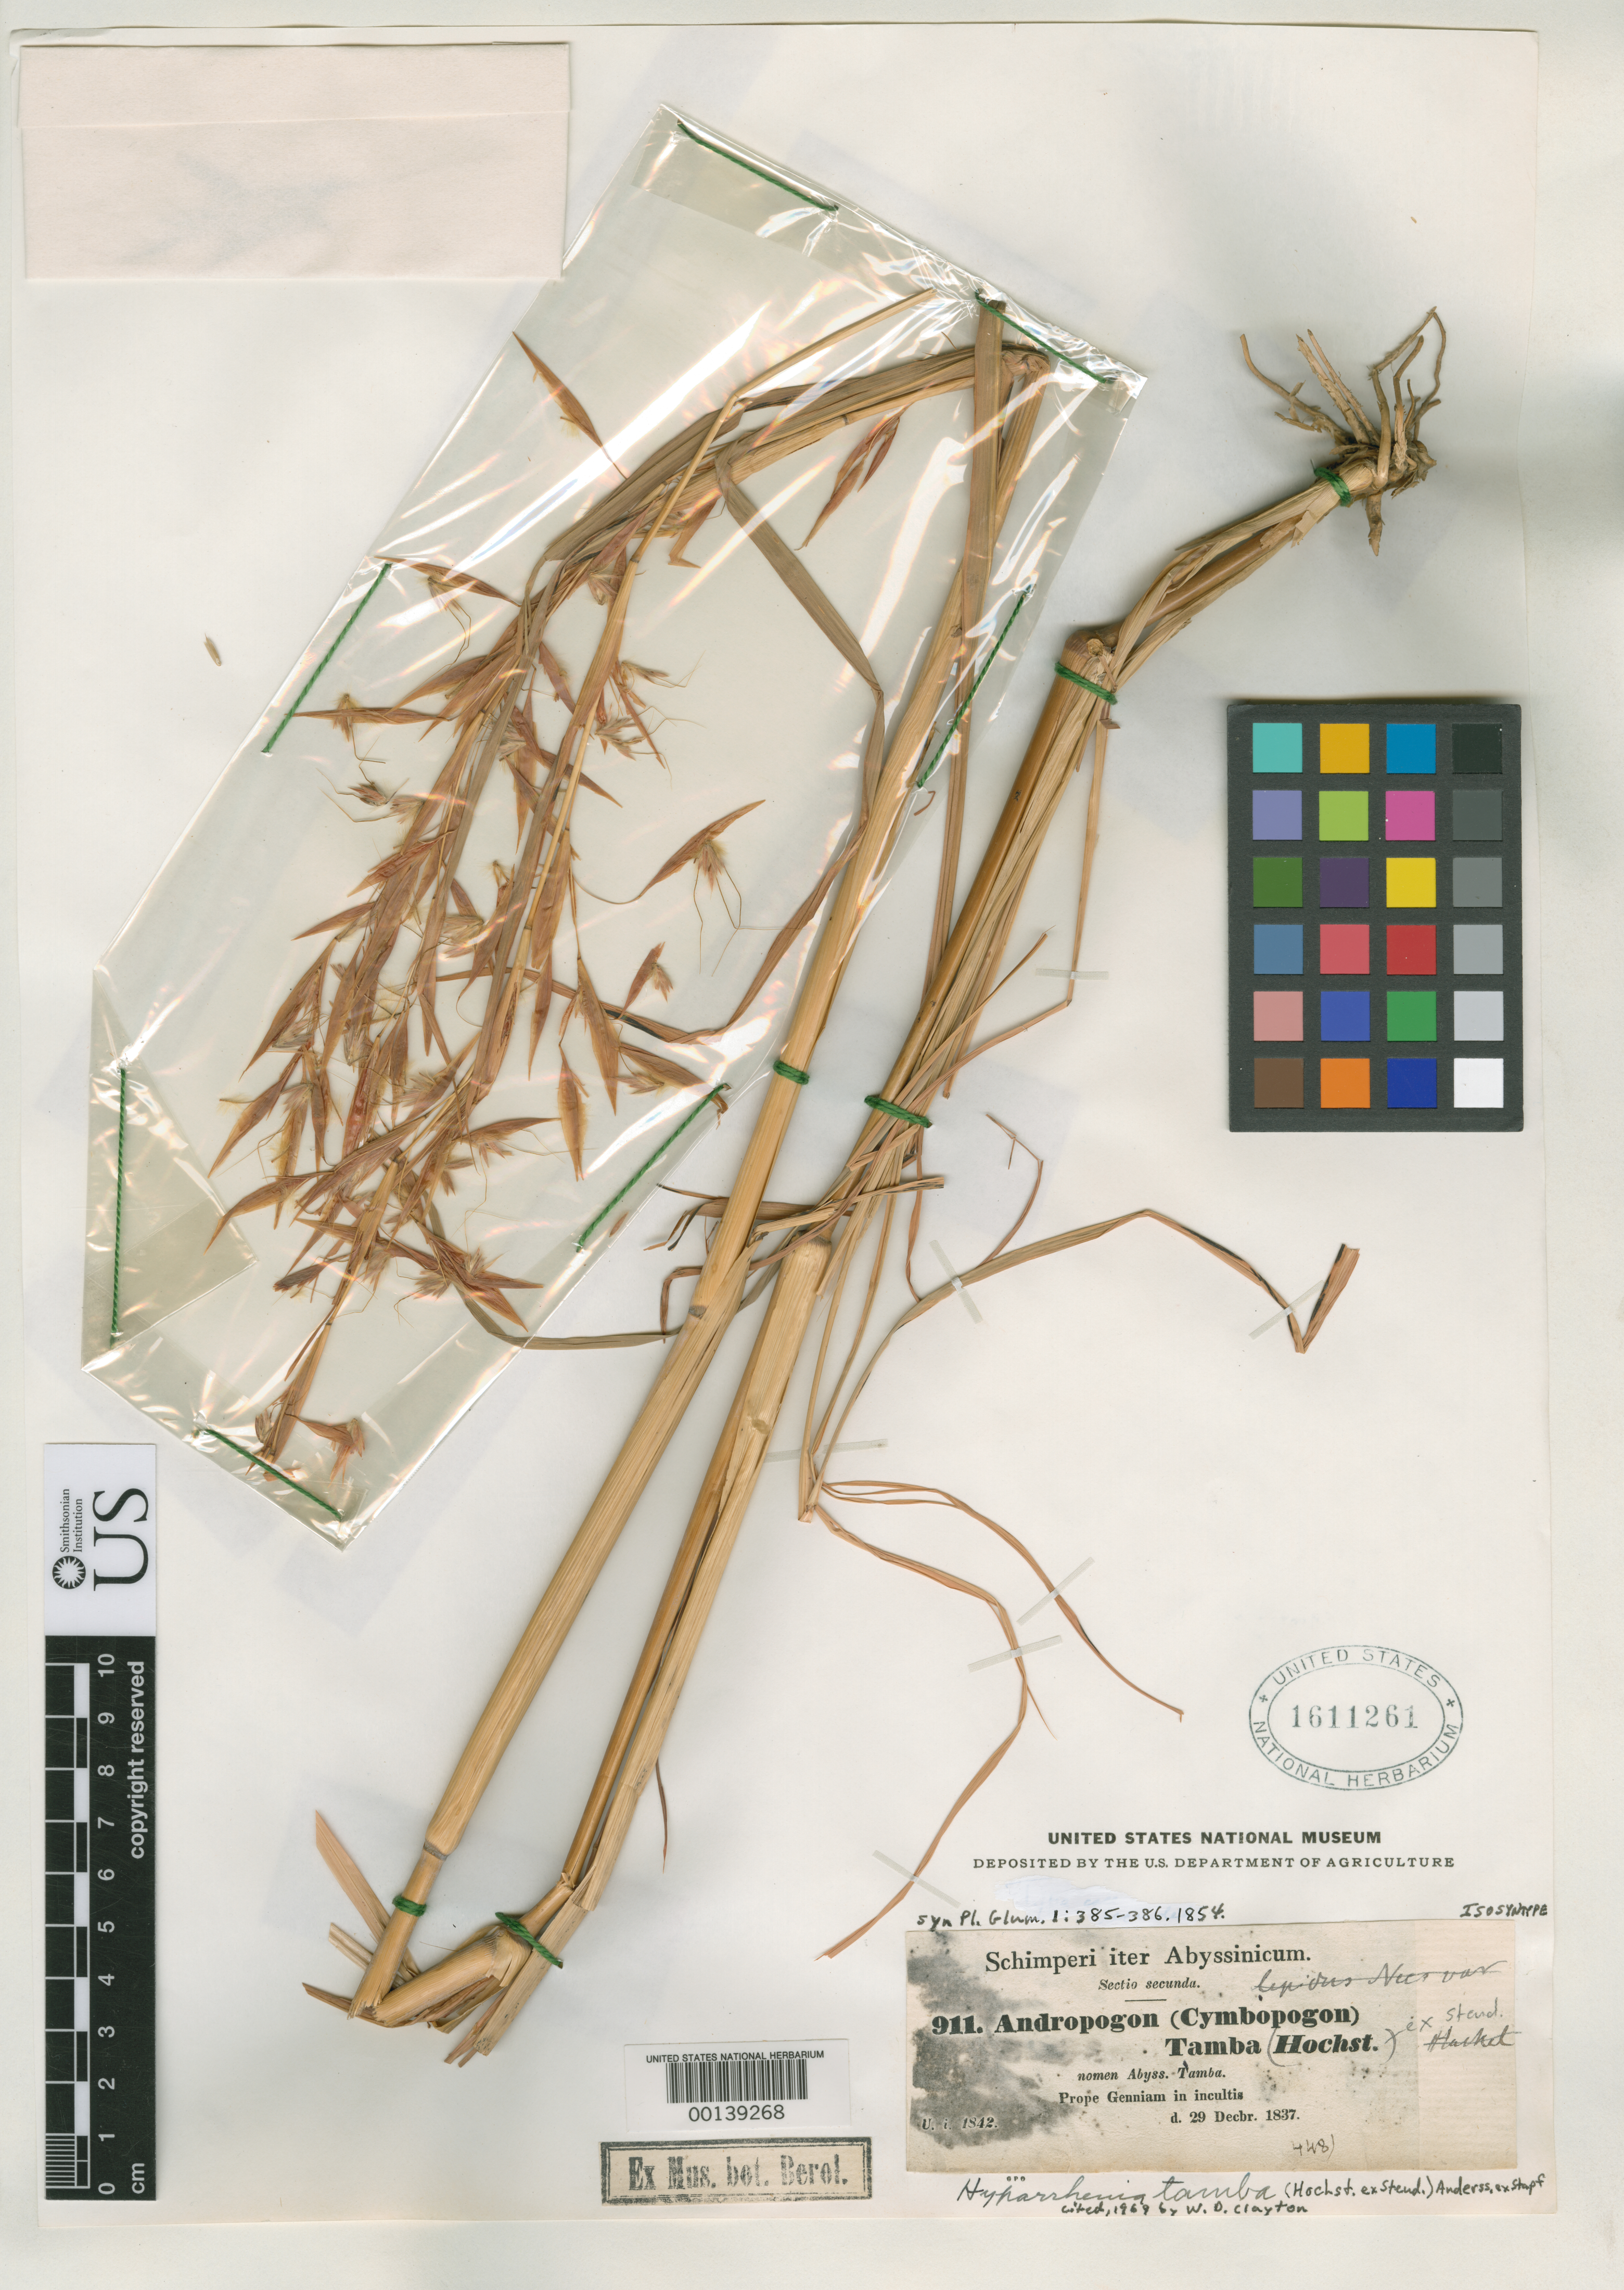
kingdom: Plantae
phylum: Tracheophyta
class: Liliopsida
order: Poales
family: Poaceae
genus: Andropogon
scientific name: Andropogon tamba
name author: Hochst. ex A. Rich.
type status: Isosyntype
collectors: G. W. Schimper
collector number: II 911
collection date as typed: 29 Dec 1837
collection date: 1837-12-29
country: Ethiopia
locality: Prope Genniam in incultis.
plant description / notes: Earlier published as nom. inval. (in syn.) in Tent. Fl. Abyss. 2: 467 (1851). Currently accepted name as cited by W.D. Clayton (1969).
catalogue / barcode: US 1611261